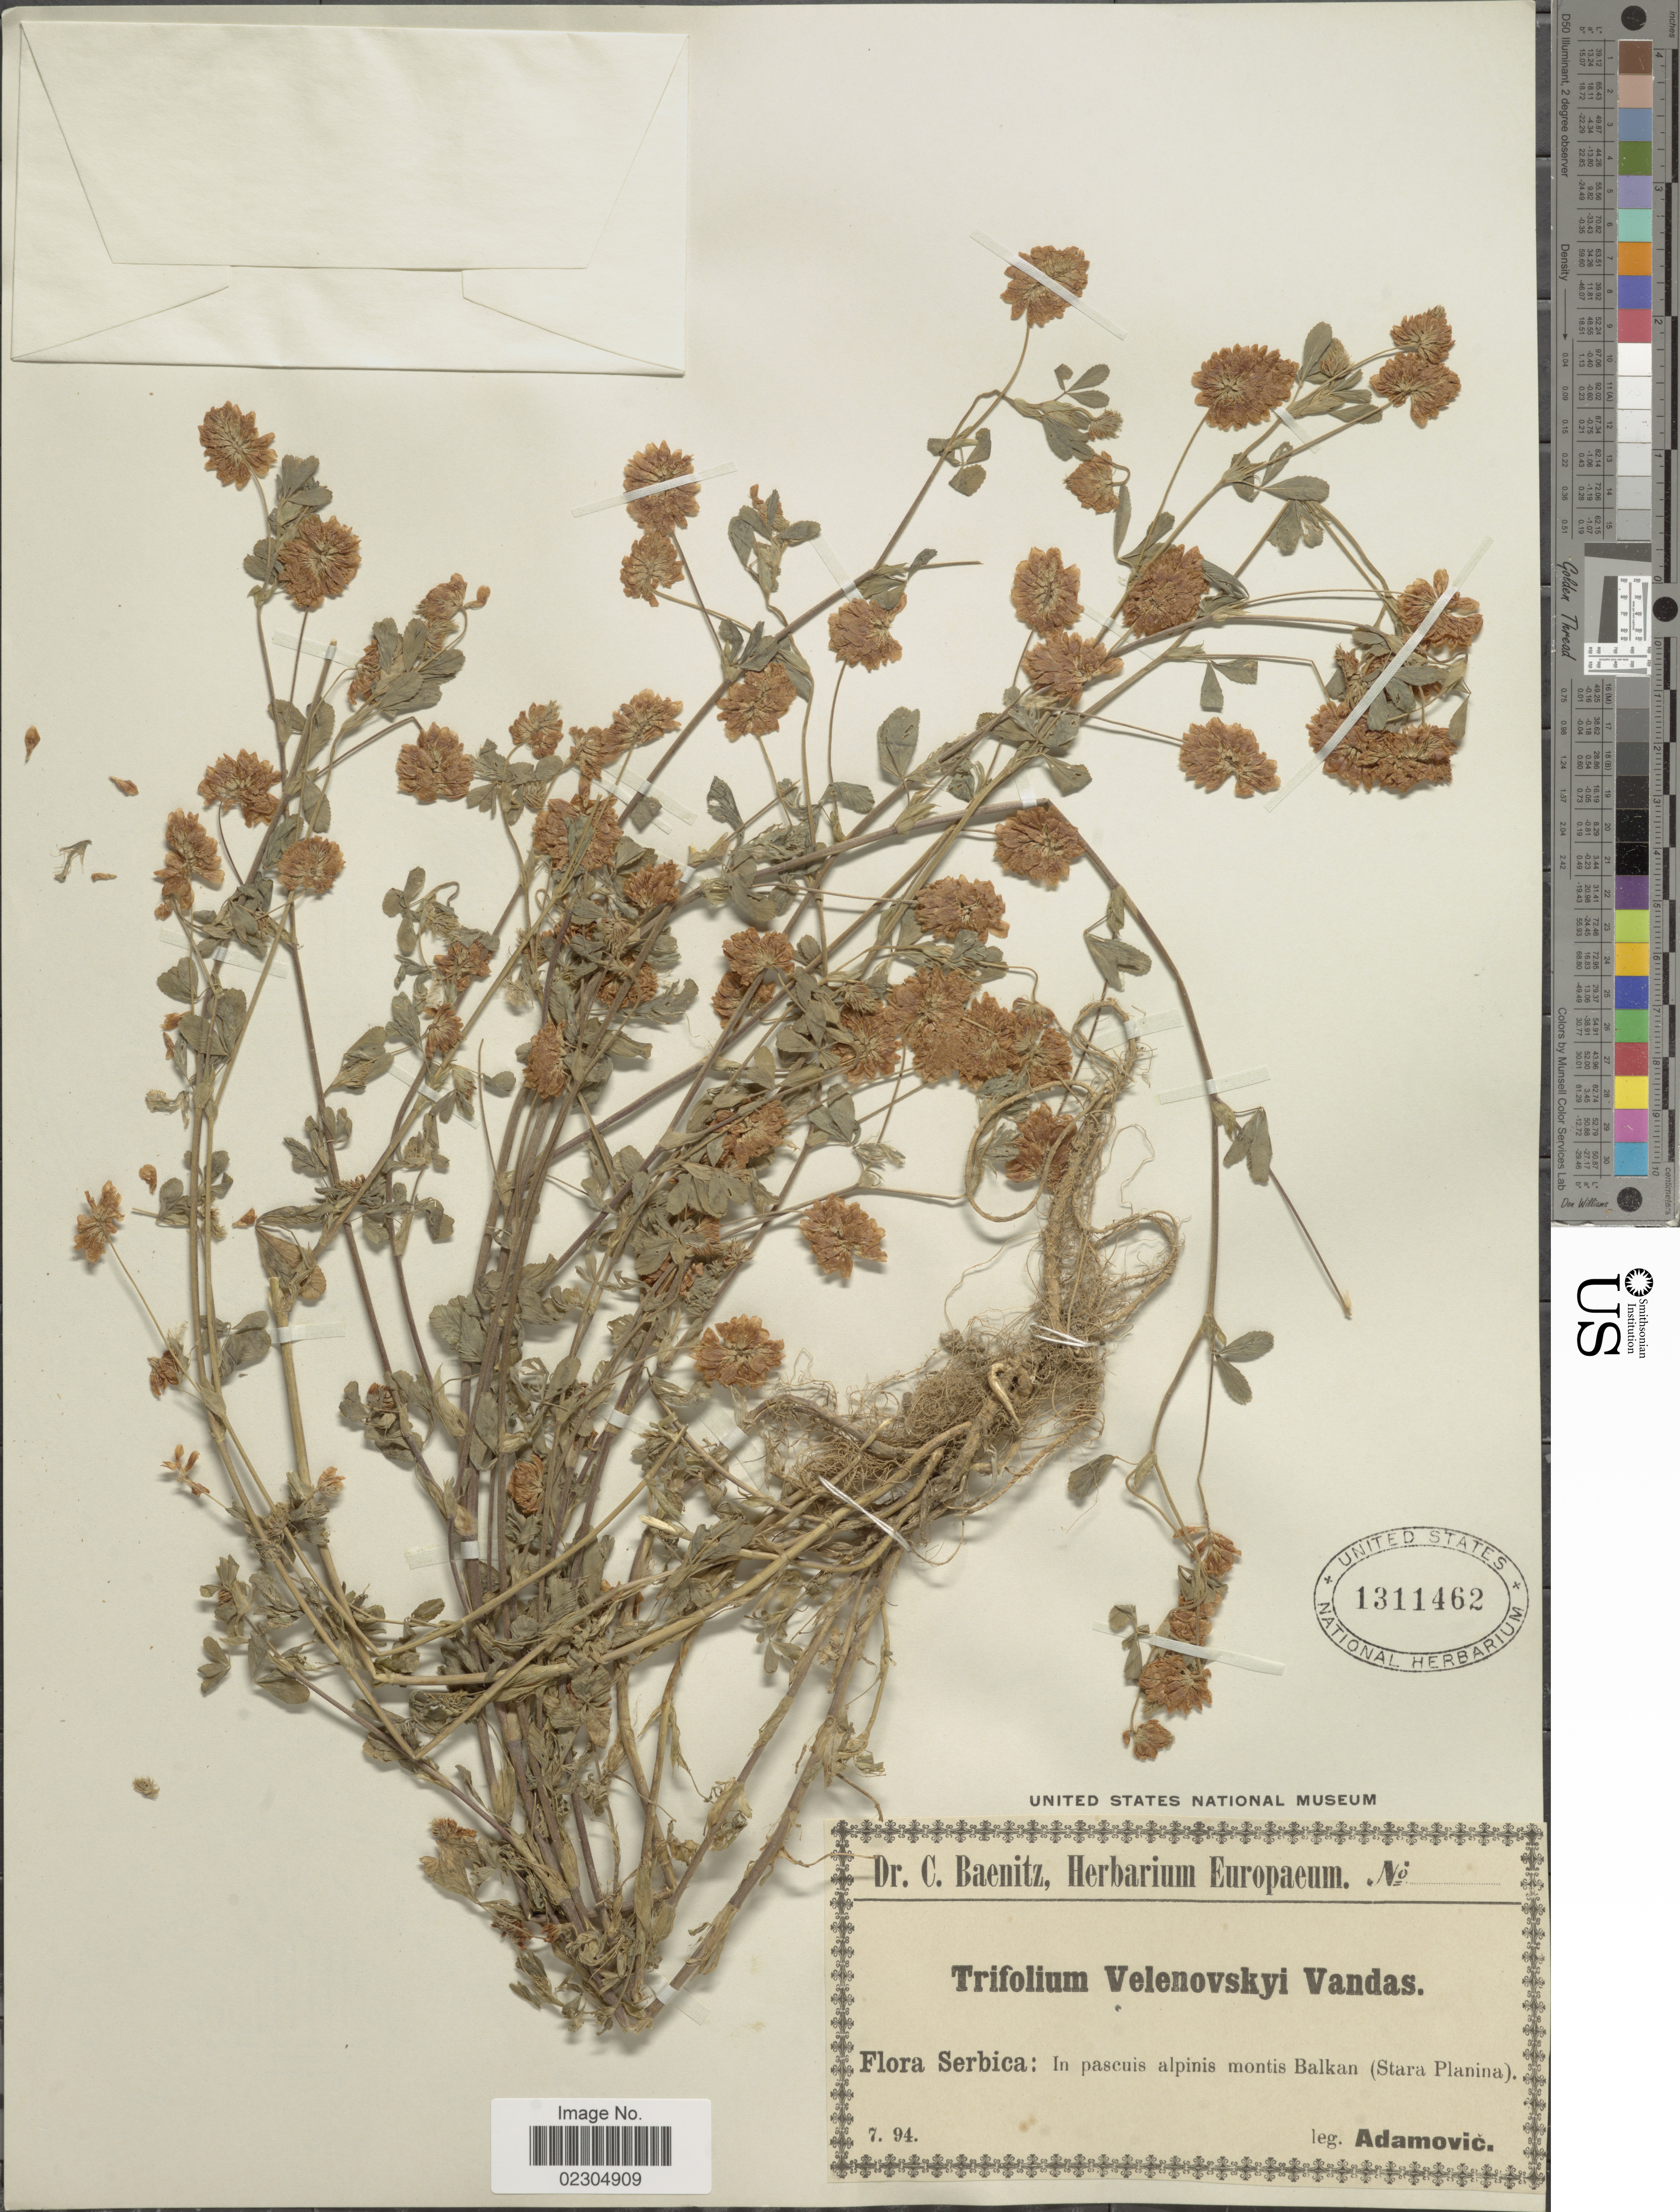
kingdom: Plantae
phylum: Tracheophyta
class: Magnoliopsida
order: Fabales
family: Fabaceae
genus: Trifolium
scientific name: Trifolium velenovskyi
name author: Vandas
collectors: L. Adamović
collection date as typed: Transcribed d/m/y: /7/94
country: Serbia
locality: Serbica: In pascuis alpinis montis Balkan( Stara Planina)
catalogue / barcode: US 1311462